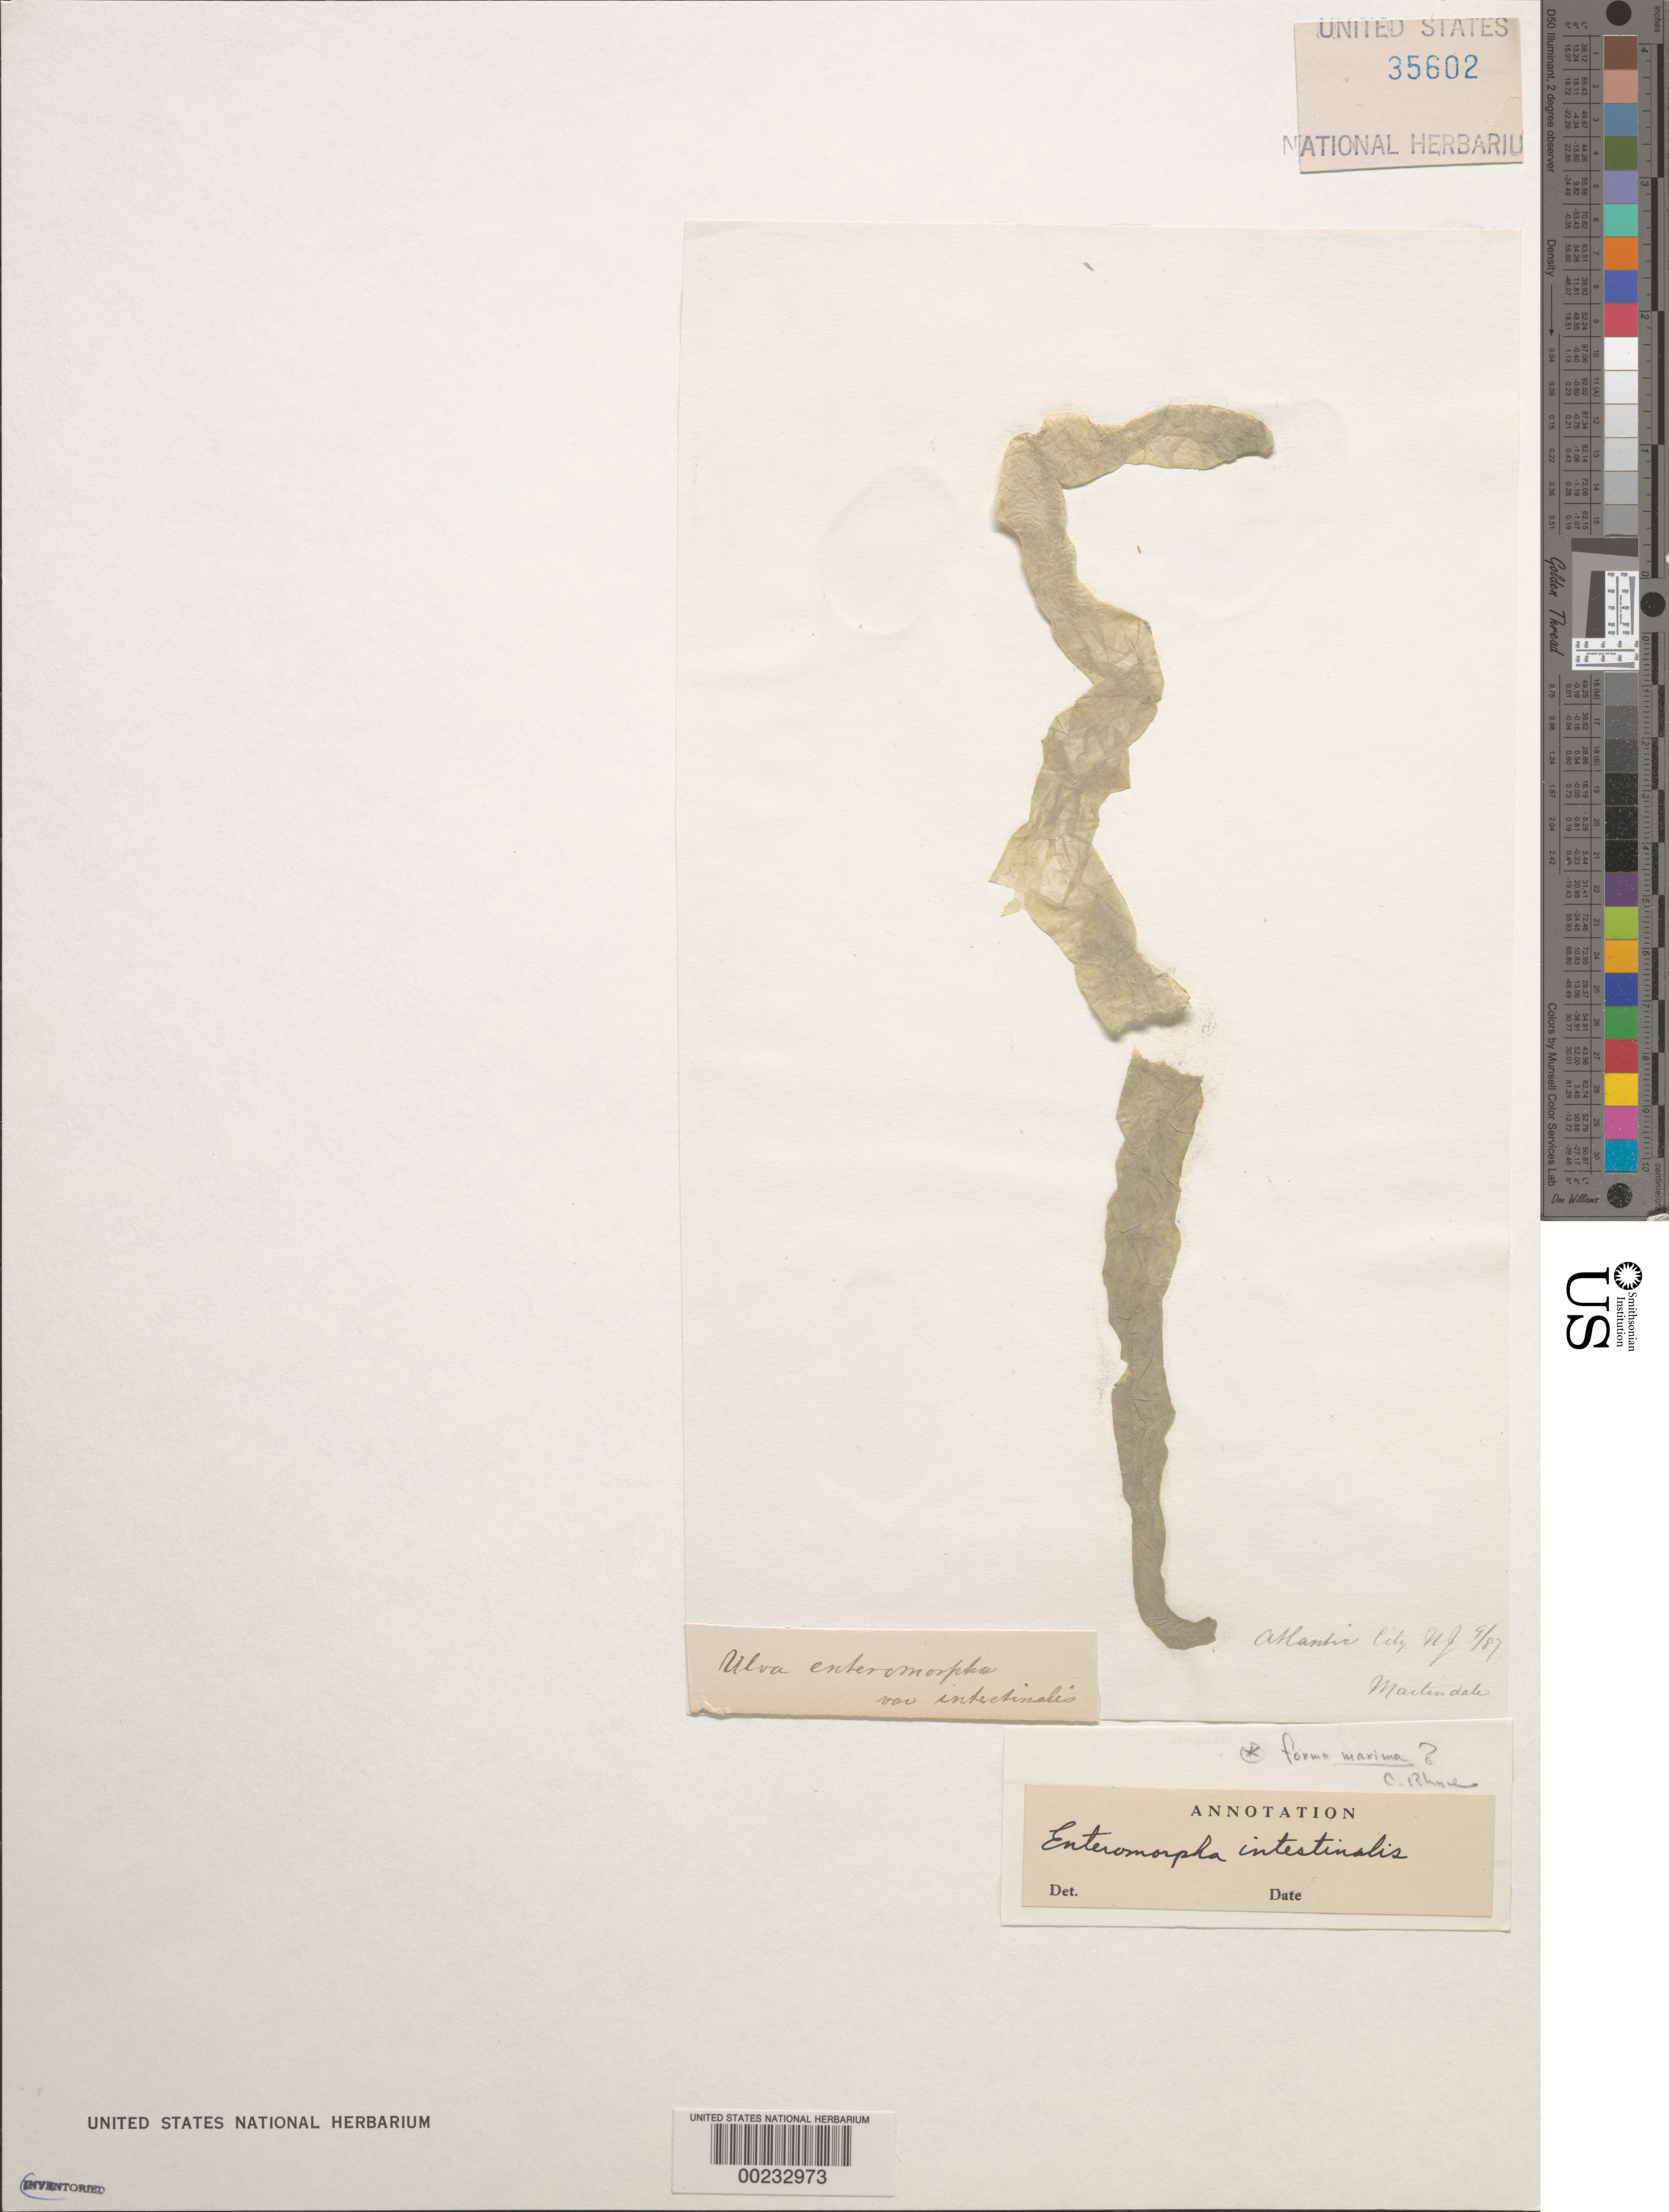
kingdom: Plantae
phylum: Chlorophyta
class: Ulvophyceae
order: Ulvales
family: Ulvaceae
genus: Ulva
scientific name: Ulva intestinalis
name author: L.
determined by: Algae name updating Project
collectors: I. C. Martindale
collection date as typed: Sep 1887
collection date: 1887-09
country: United States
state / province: New Jersey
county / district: Atlantic County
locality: Atlantic City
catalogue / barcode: US 35602